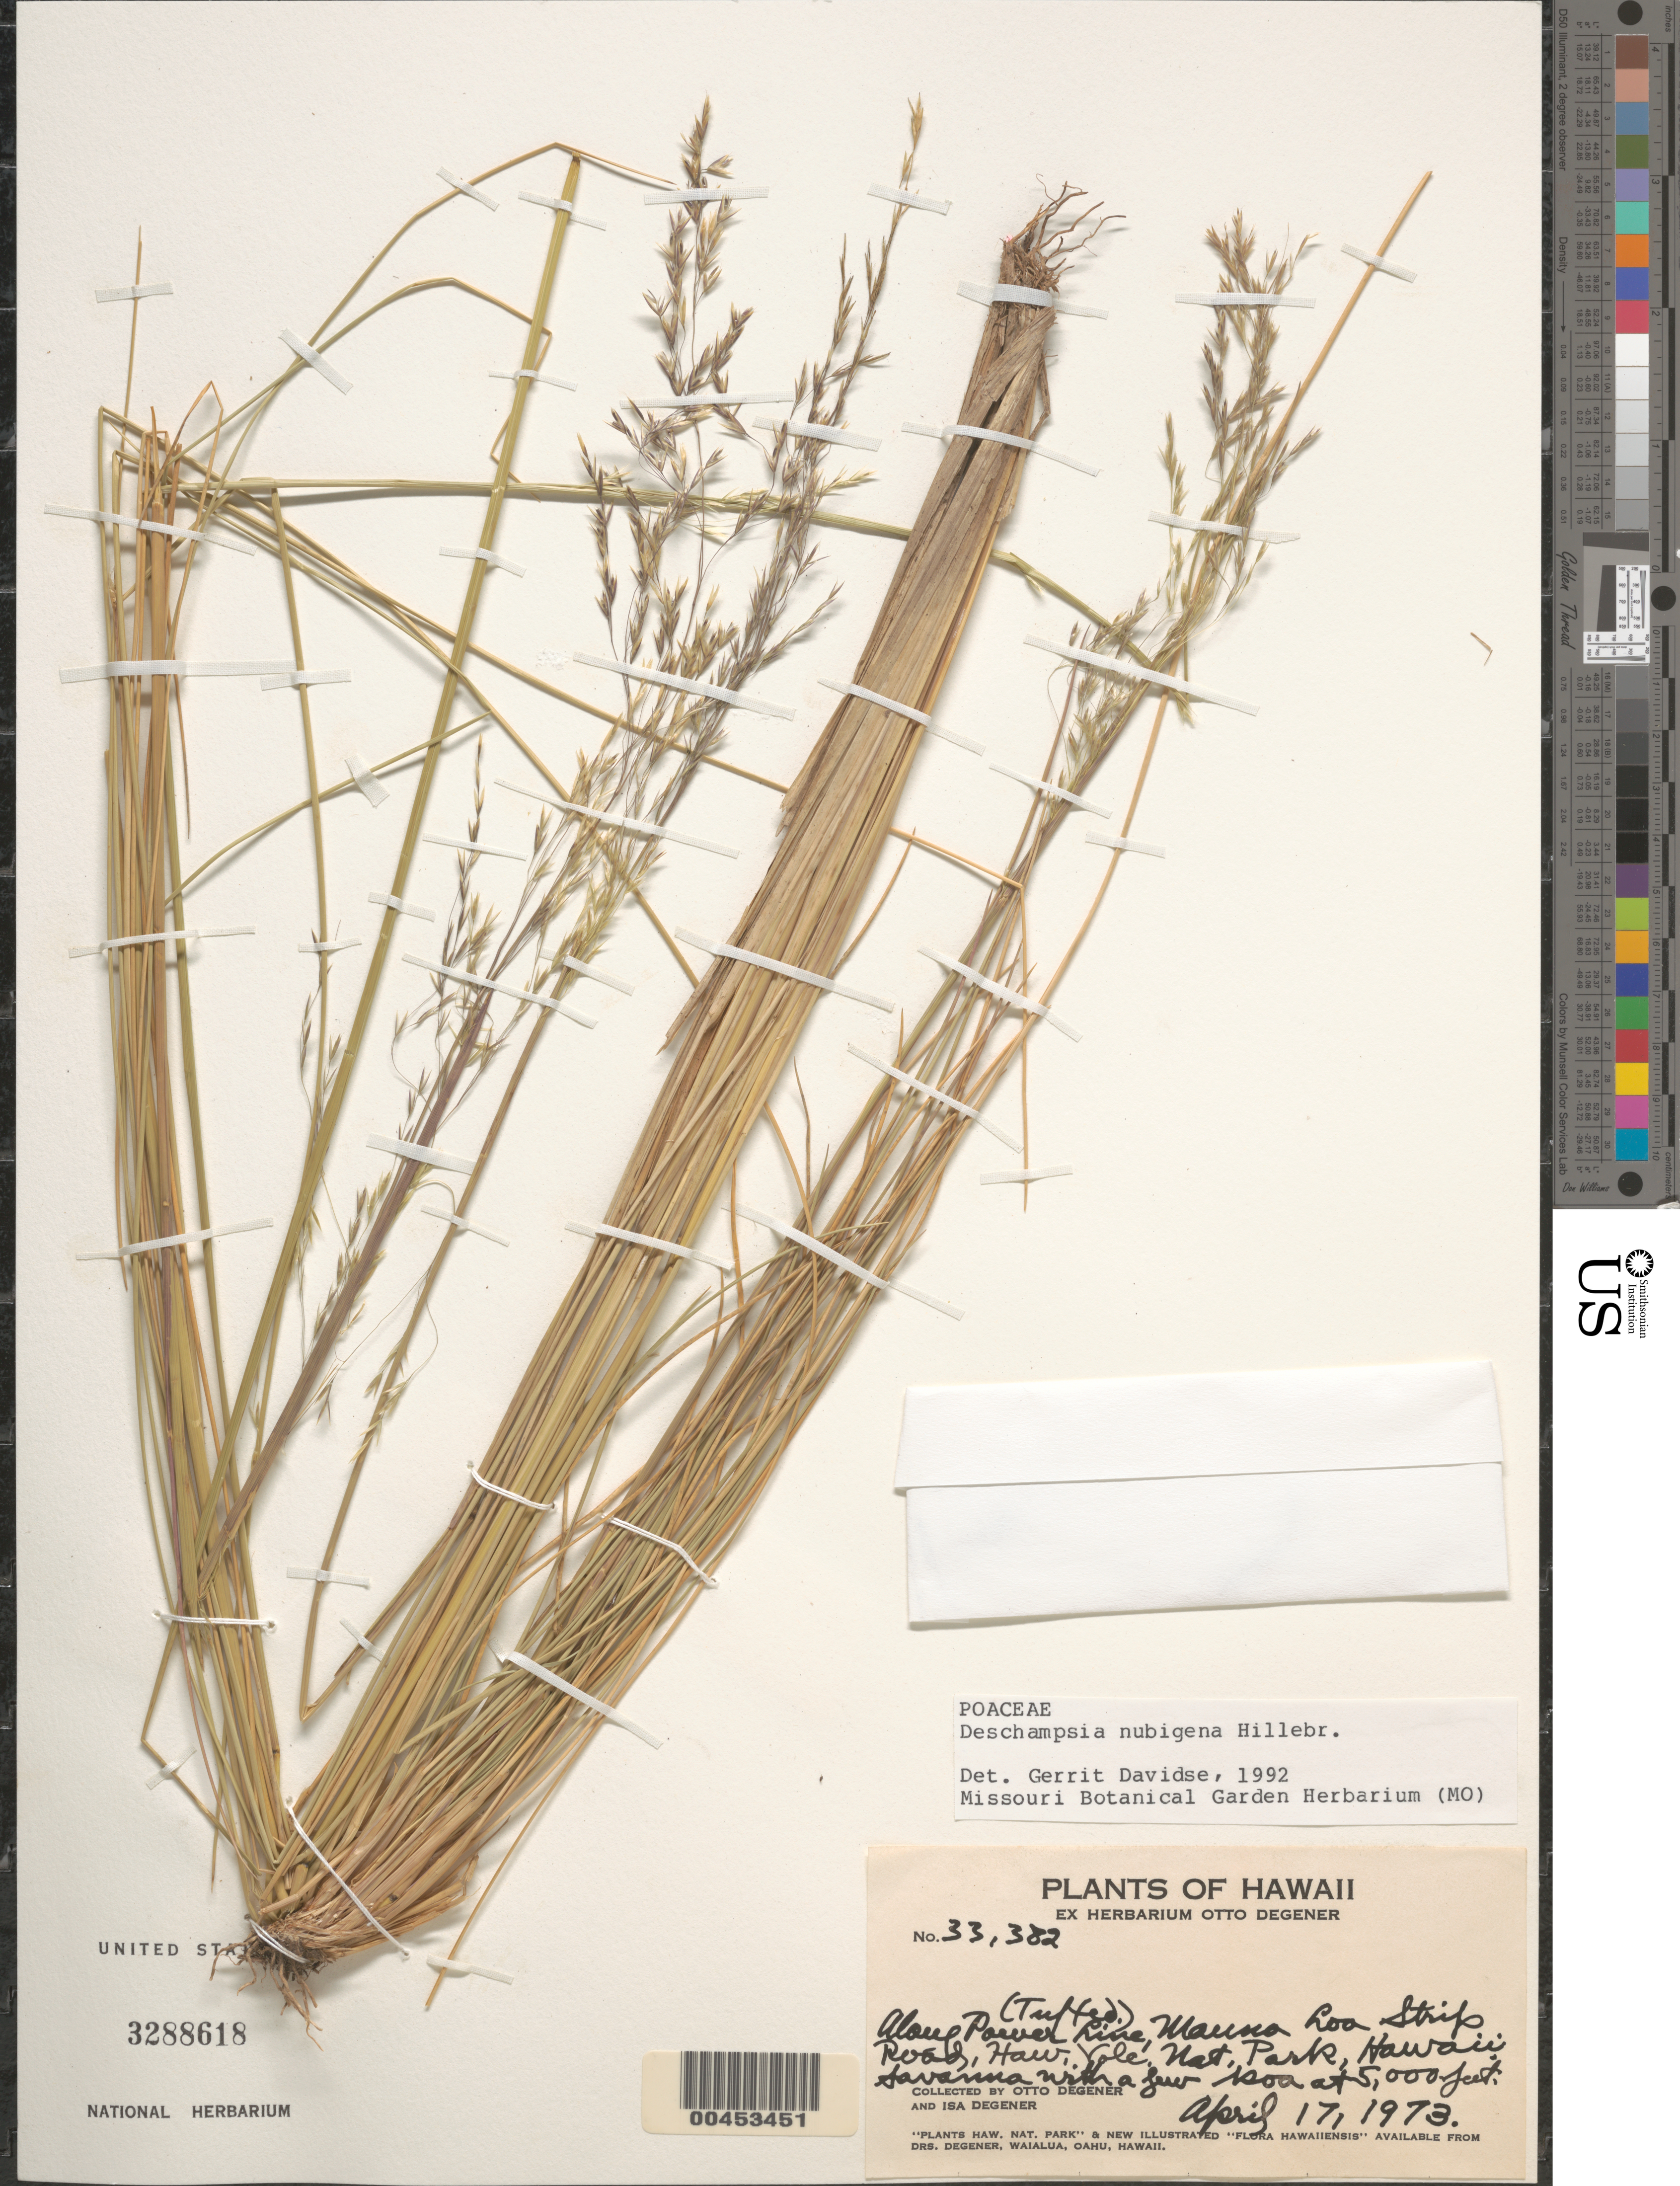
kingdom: Plantae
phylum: Tracheophyta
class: Liliopsida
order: Poales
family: Poaceae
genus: Deschampsia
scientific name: Deschampsia nubigena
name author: Hillebr.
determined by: Davidse, Gerrit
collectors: O. Degener & I. Degener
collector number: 33382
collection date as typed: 17 Apr 1973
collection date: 1973-04-17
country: United States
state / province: Hawaii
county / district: Hawaii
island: Hawaii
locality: Along Power Line, Mauna Loa Strip Rd, Haw. Volc. Nat Park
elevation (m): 1524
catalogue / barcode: US 3288618